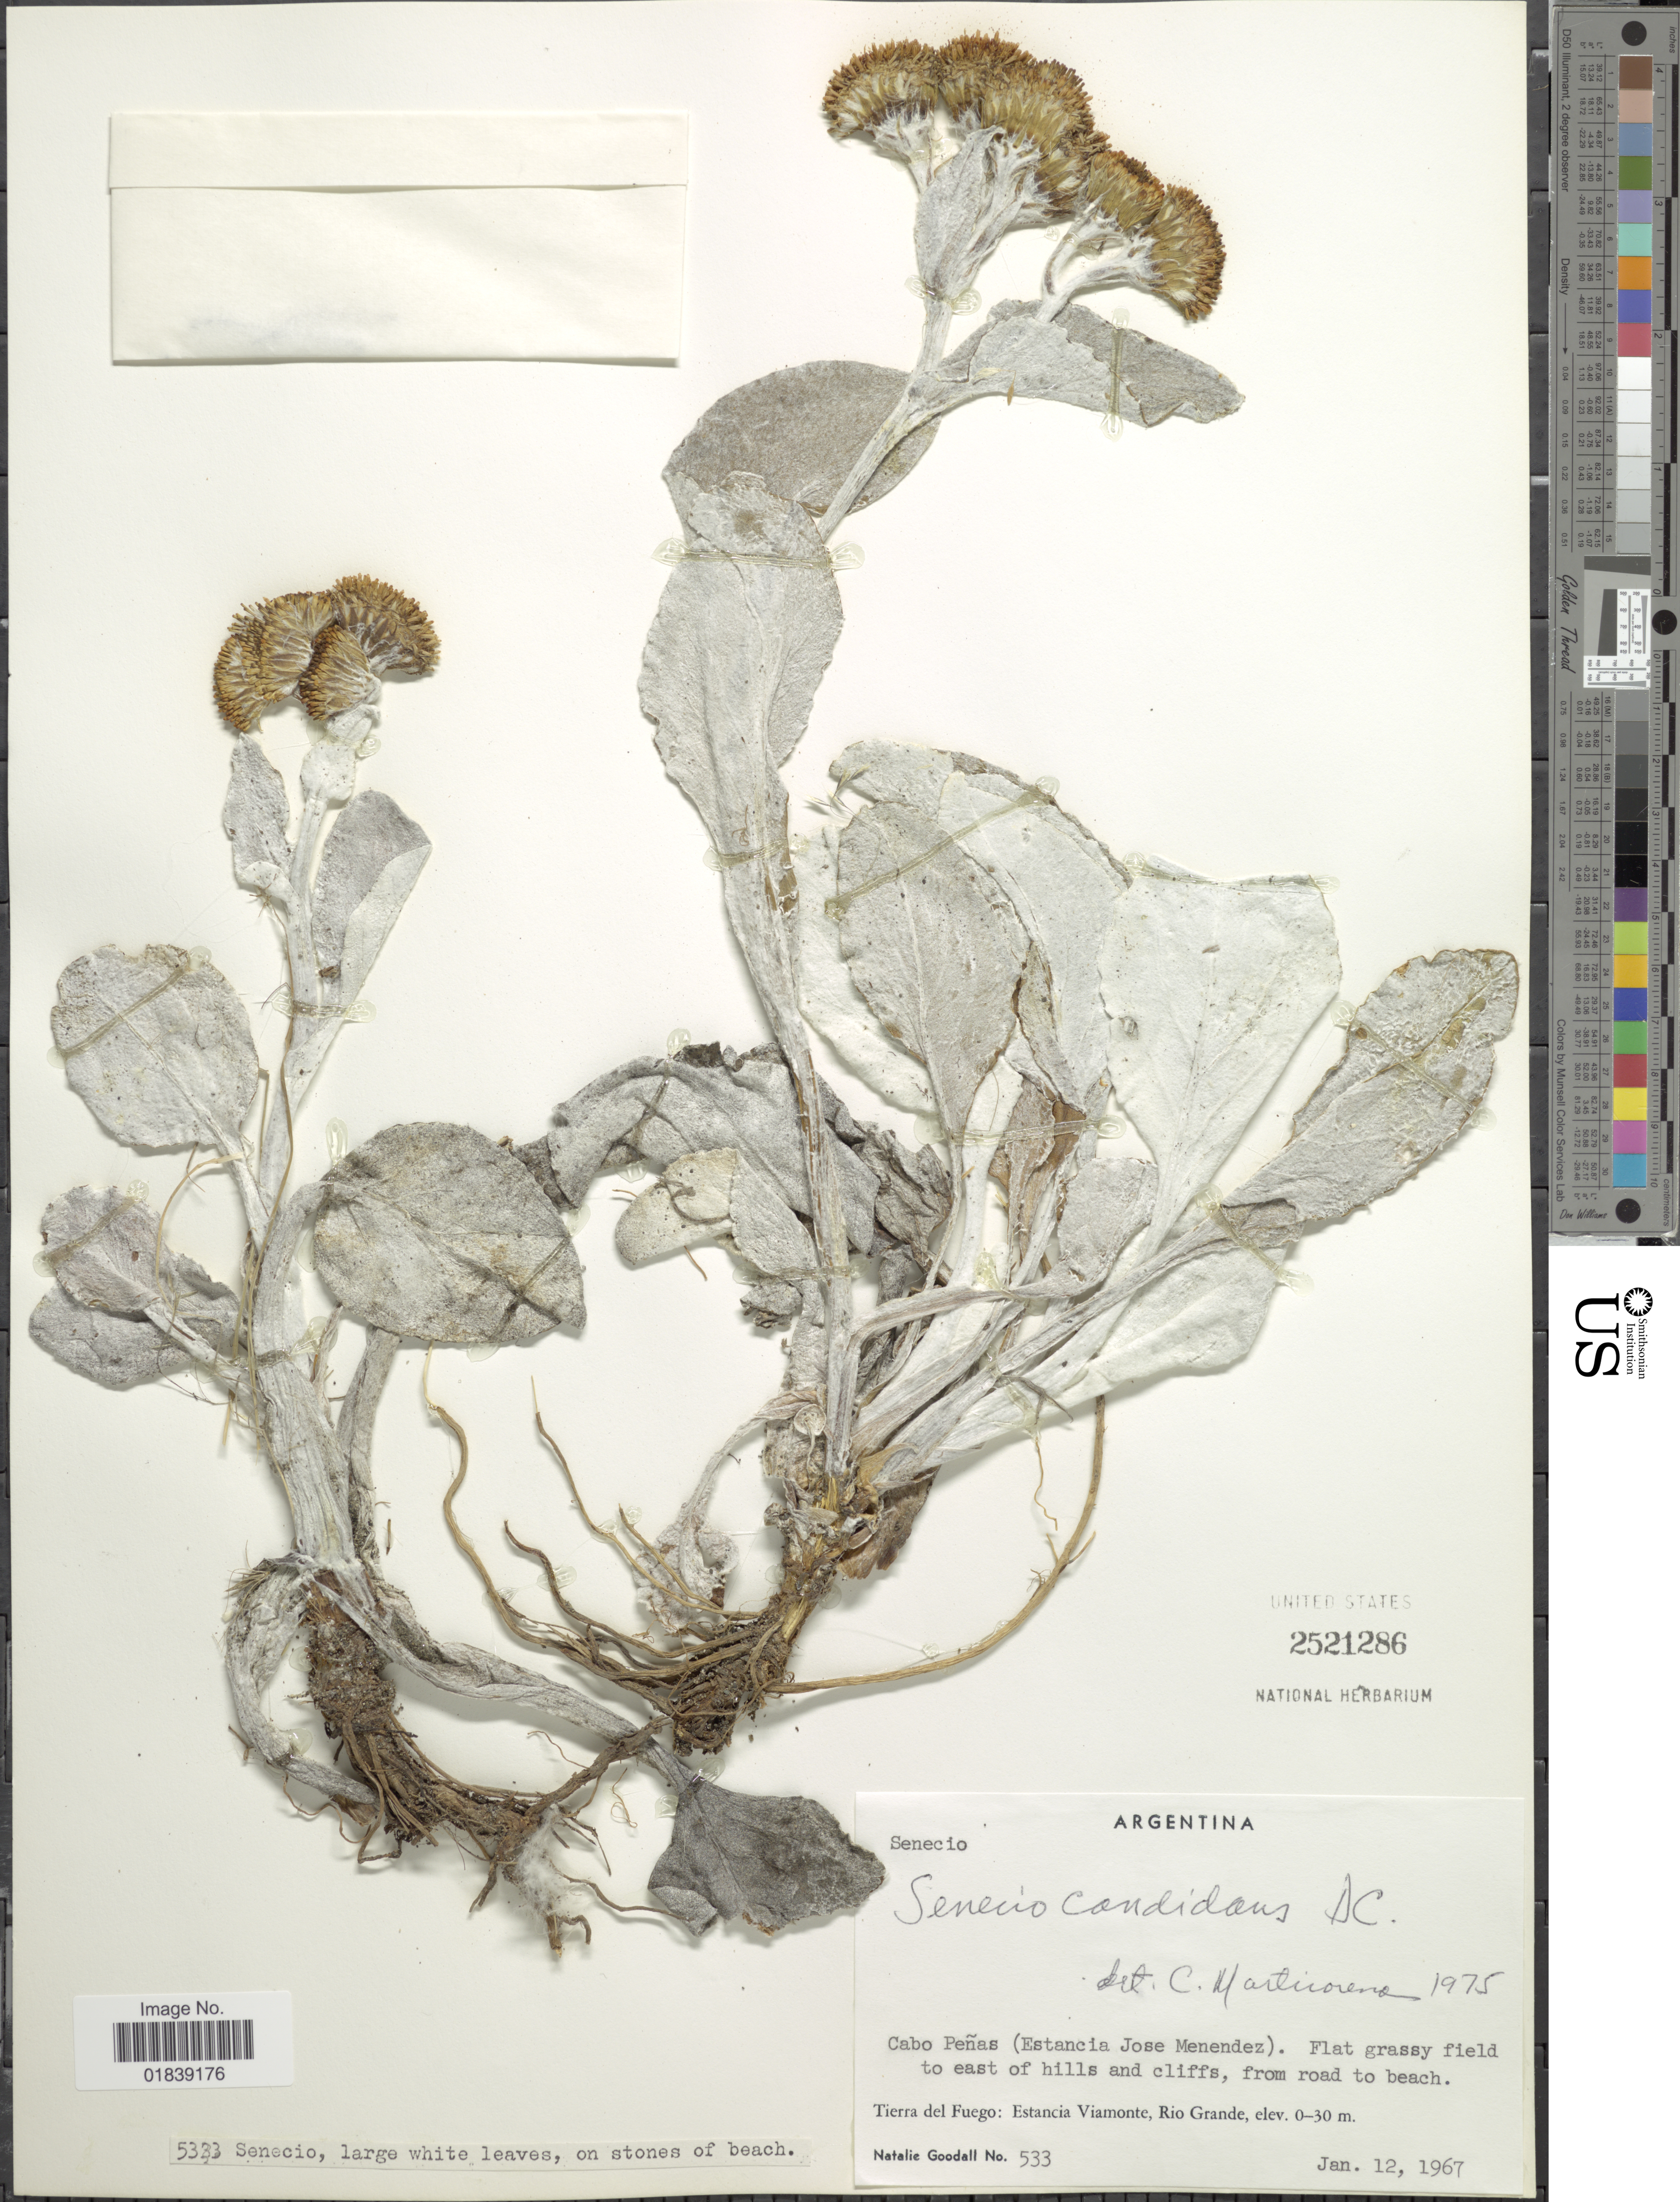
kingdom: Plantae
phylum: Tracheophyta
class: Magnoliopsida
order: Asterales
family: Asteraceae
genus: Senecio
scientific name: Senecio candicans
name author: Wall.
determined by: Salomon, Luciana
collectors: N. Goodall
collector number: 533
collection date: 1967-01-12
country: Argentina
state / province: Tierra del Fuego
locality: Estancia Viamonte, Rio Grande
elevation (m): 0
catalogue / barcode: US 2521286